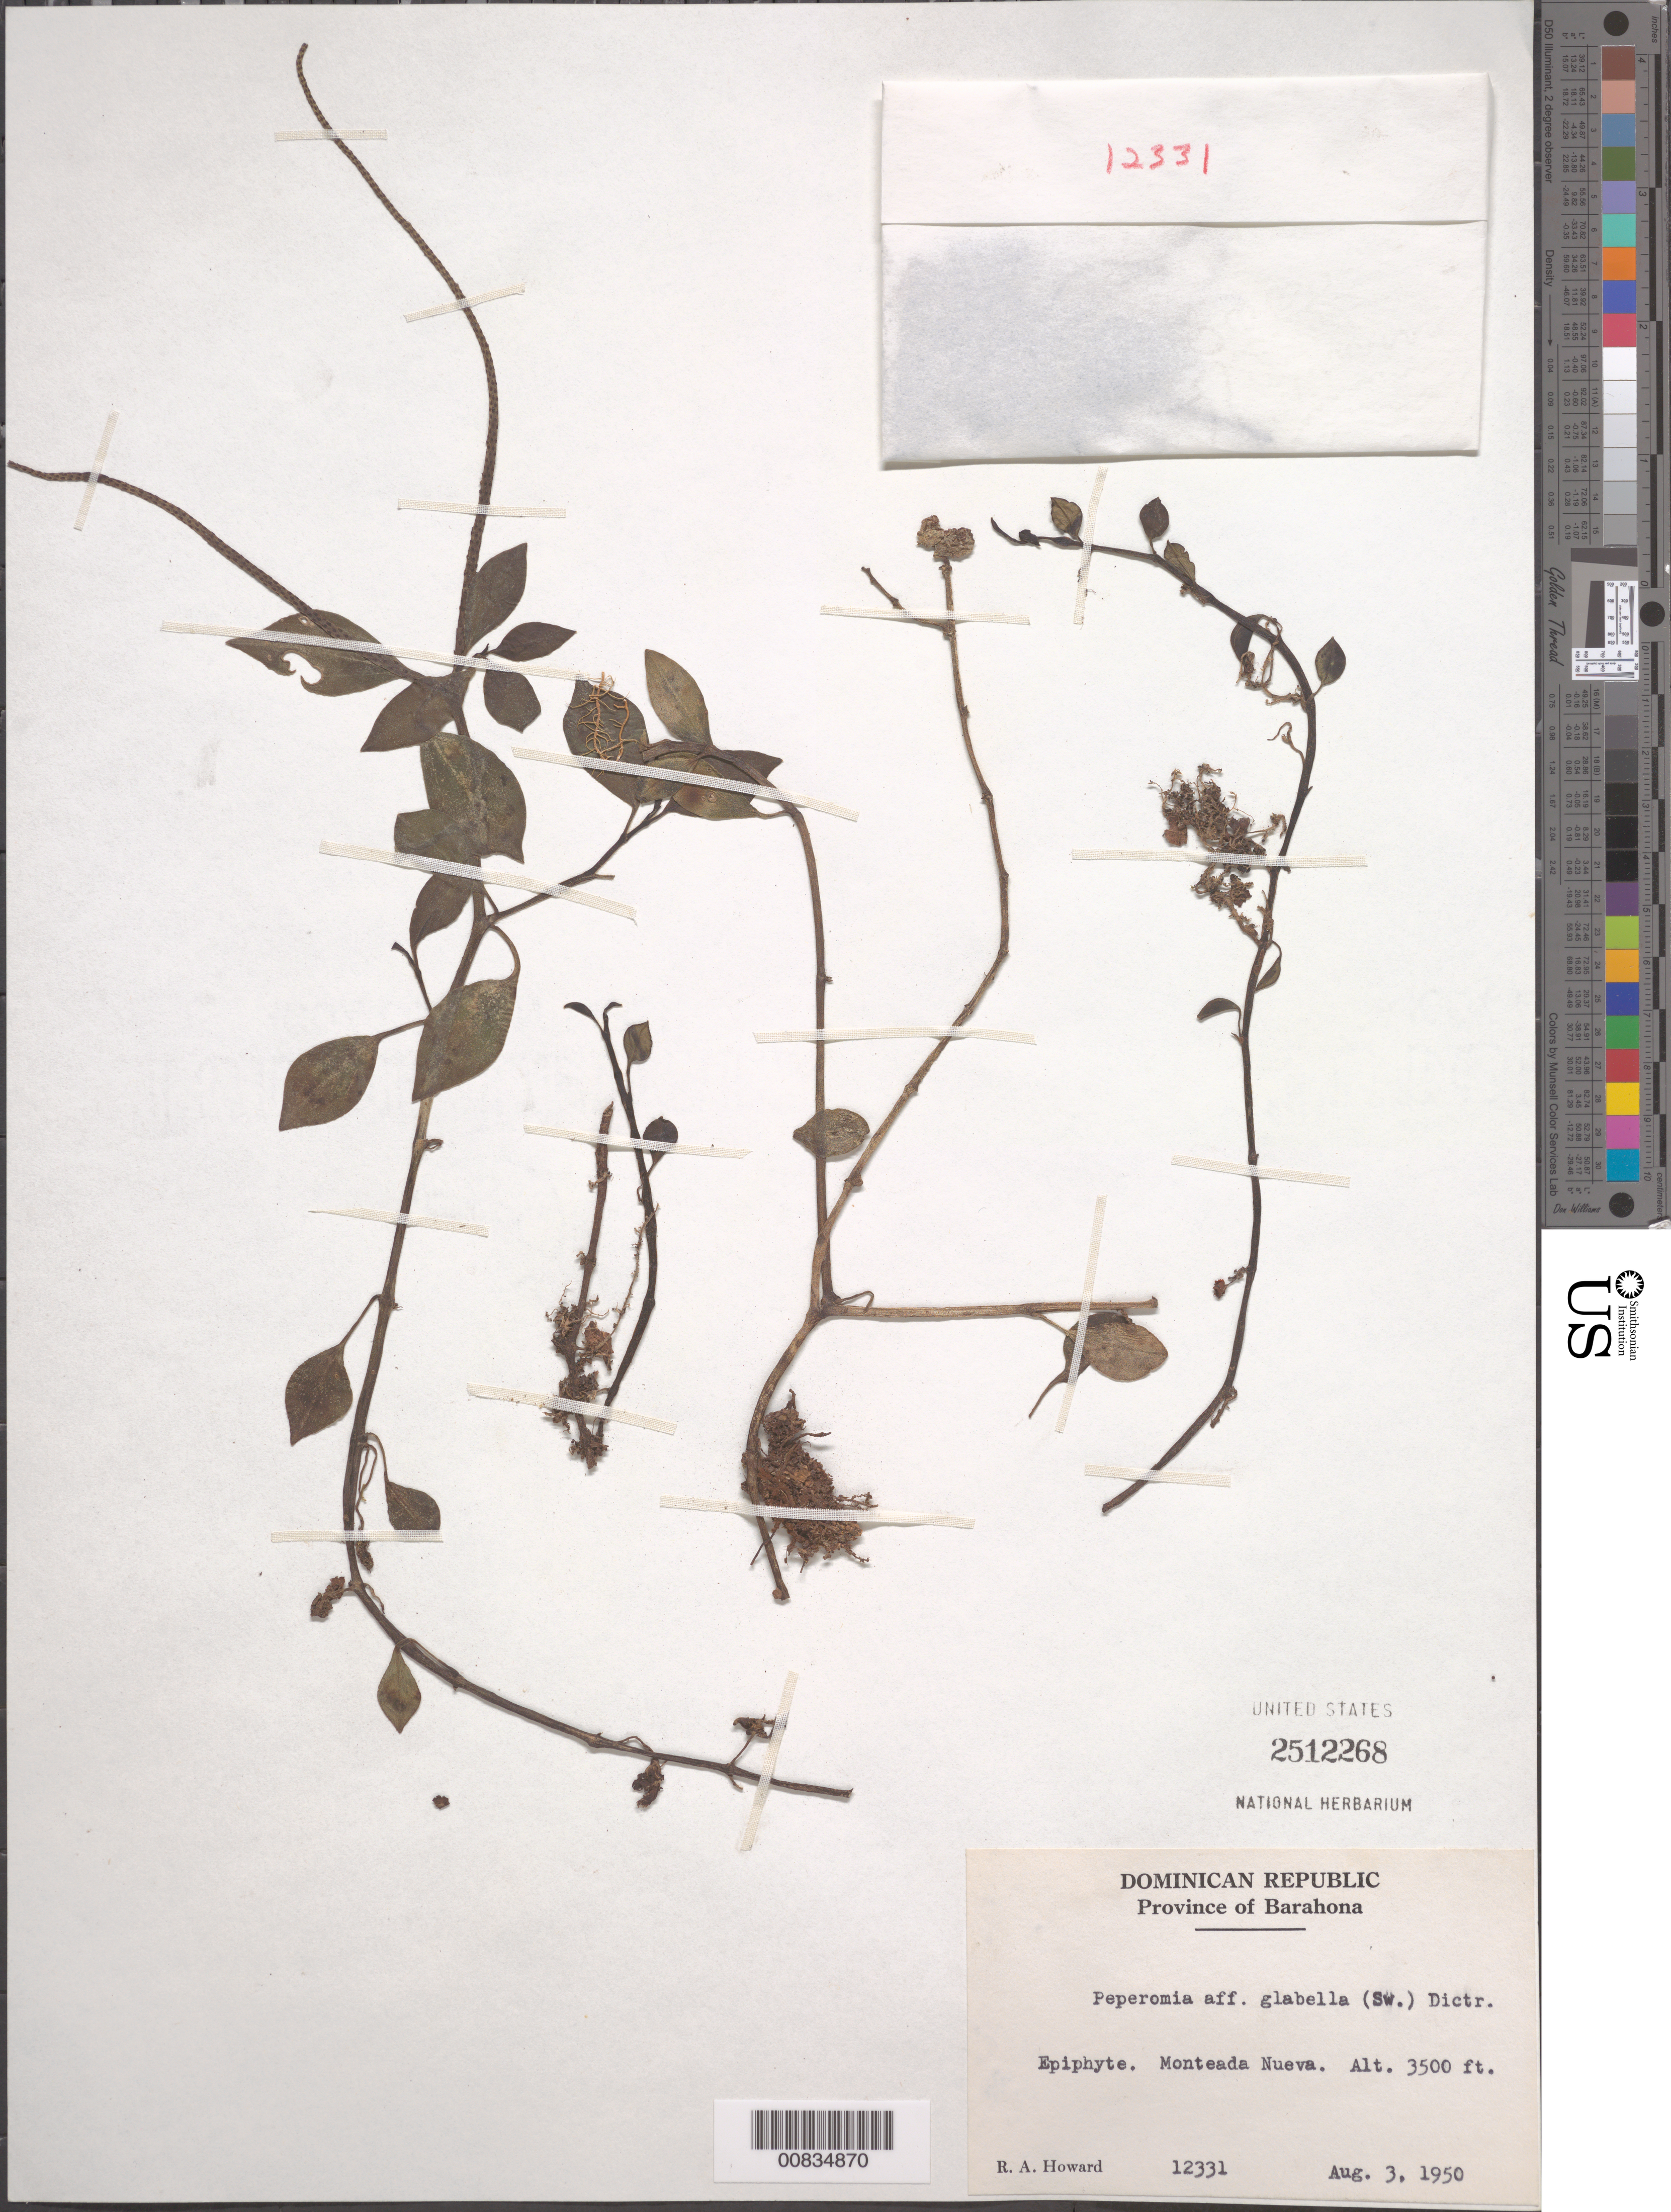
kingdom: Plantae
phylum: Tracheophyta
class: Magnoliopsida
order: Piperales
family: Piperaceae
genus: Peperomia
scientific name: Peperomia glabella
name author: (Sw.) A. Dietr.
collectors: R. A. Howard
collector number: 12331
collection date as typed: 03 Aug 1950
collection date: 1950-08-03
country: Dominican Republic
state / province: Barahona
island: Hispaniola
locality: Monteada Nueva.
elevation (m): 1067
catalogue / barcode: US 2512268